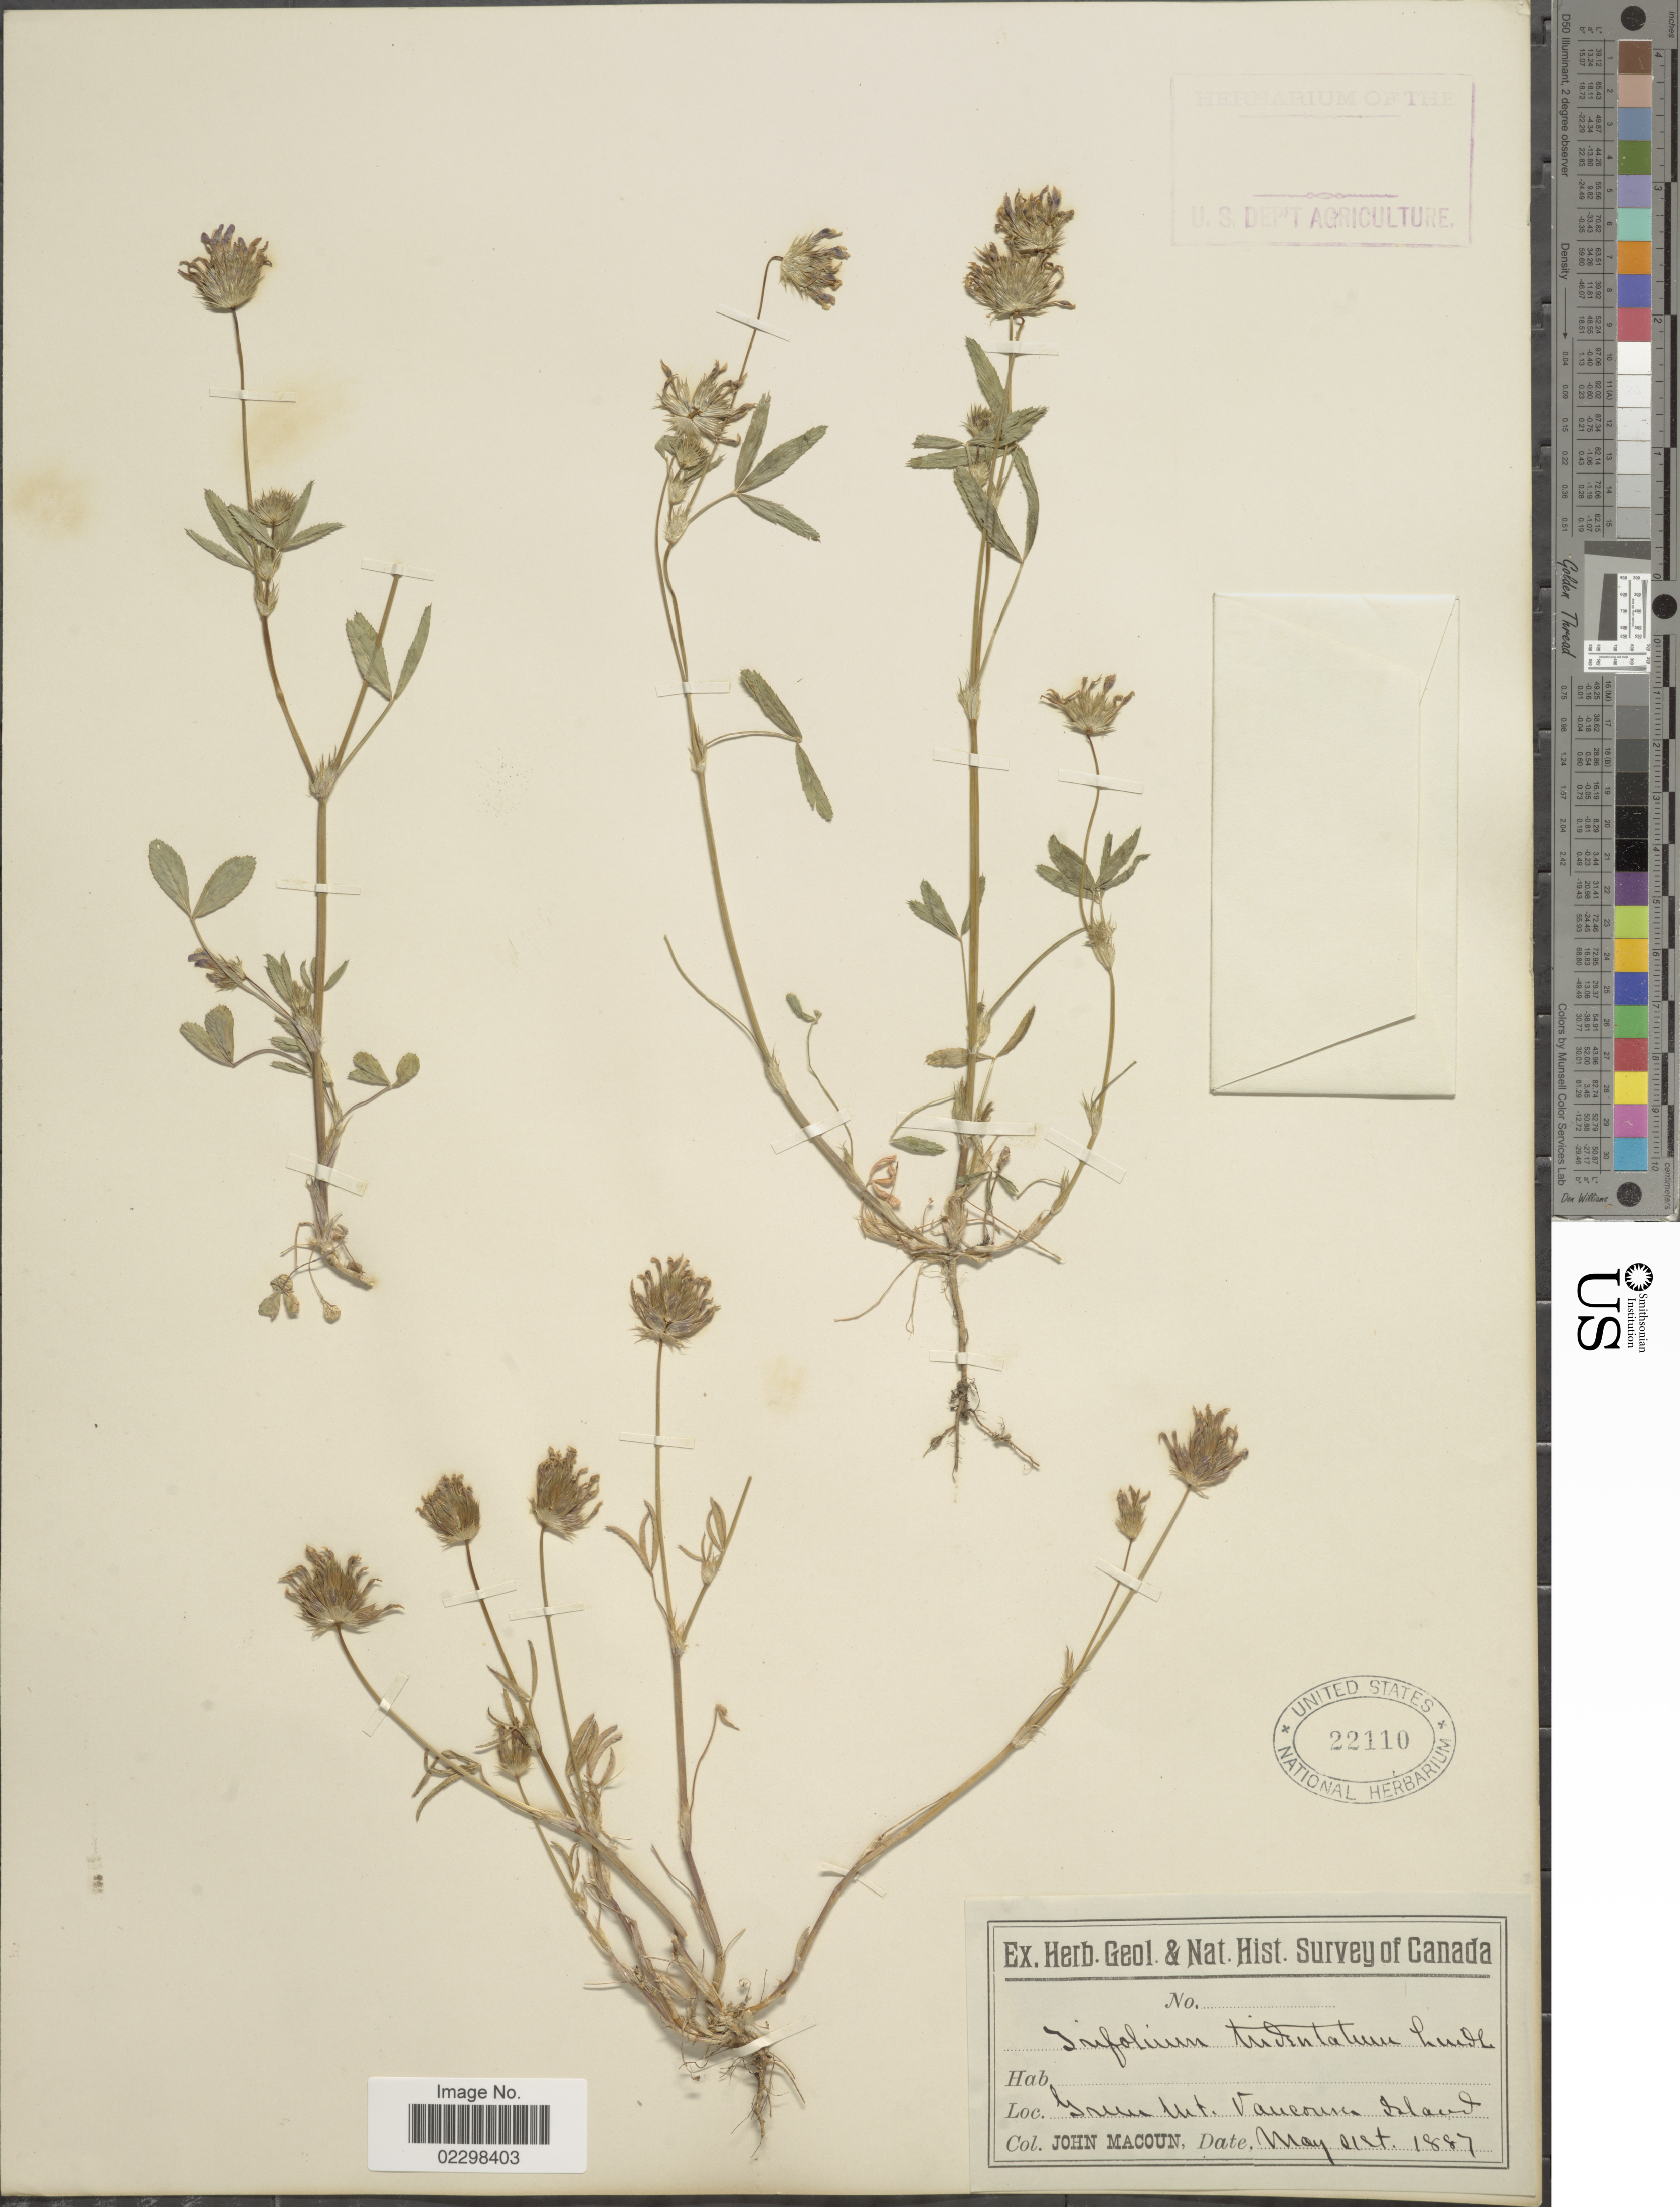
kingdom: Plantae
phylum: Tracheophyta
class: Magnoliopsida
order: Fabales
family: Fabaceae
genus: Trifolium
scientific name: Trifolium tridentatum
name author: Lindl.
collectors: J. Macoun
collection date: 1887-05-21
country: Canada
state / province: British Columbia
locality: Grum Mt. Vancouver Island.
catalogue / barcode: US 22110